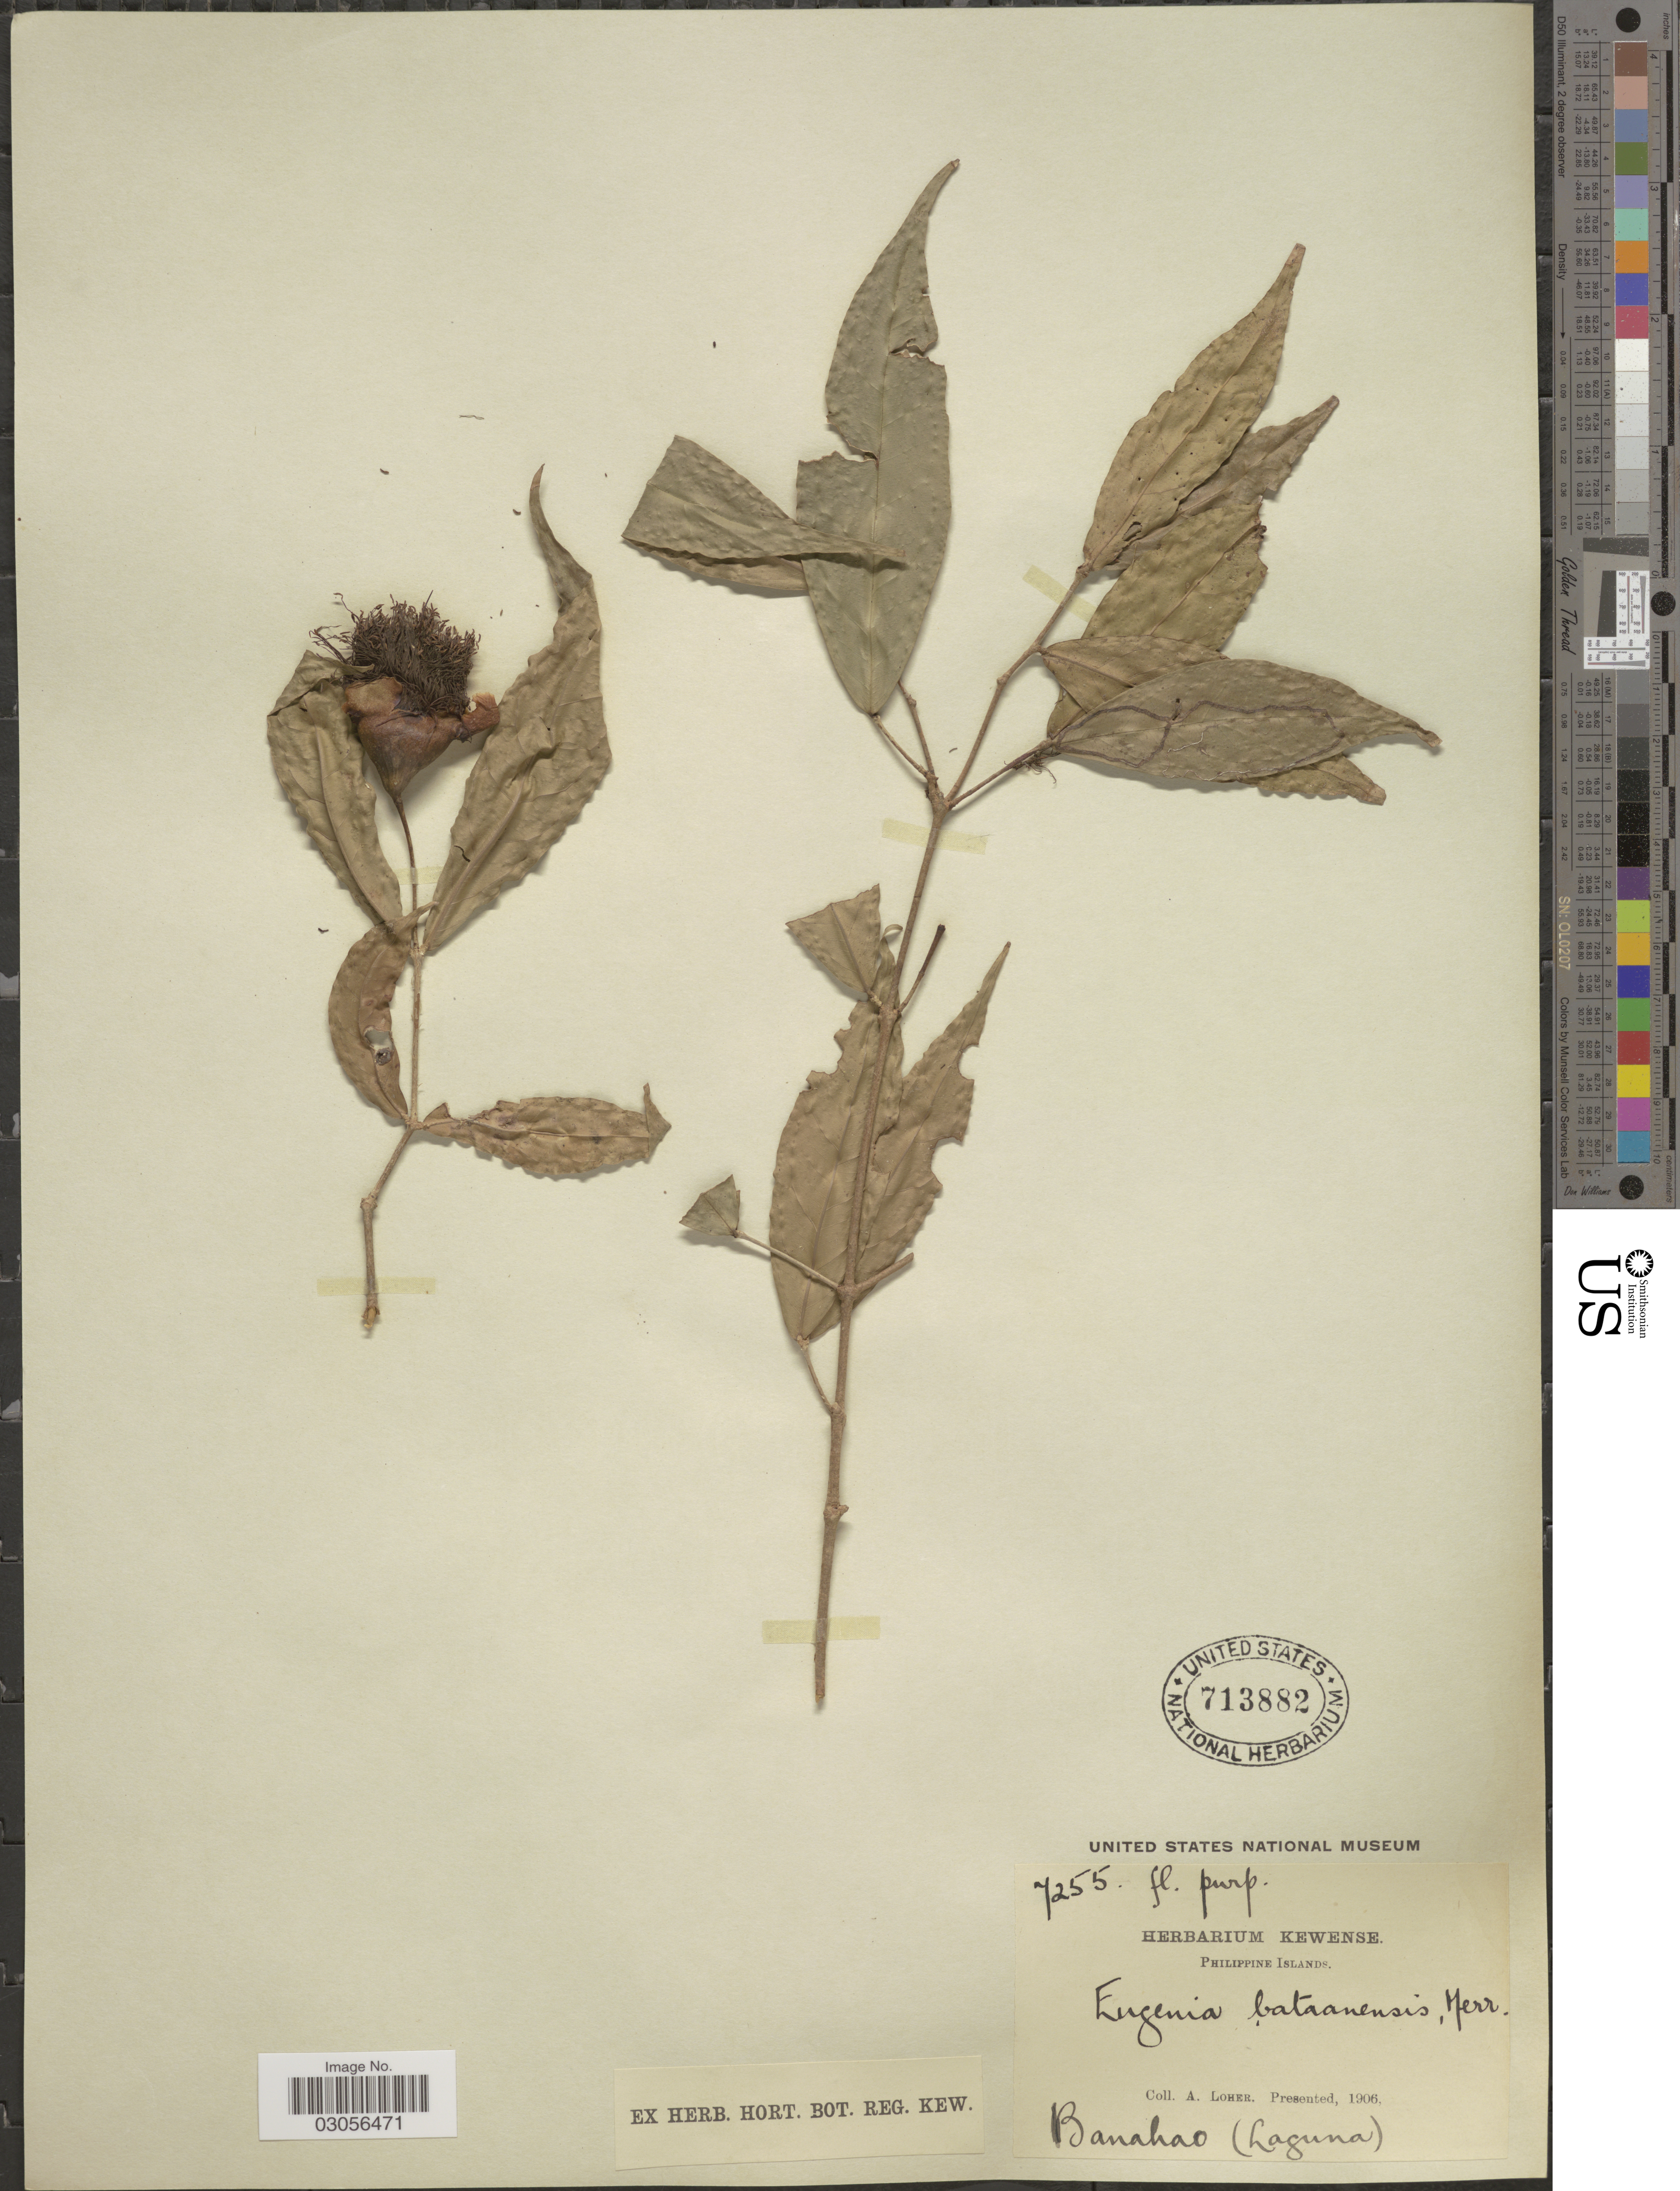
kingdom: Plantae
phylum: Tracheophyta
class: Magnoliopsida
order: Myrtales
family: Myrtaceae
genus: Syzygium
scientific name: Syzygium bataanense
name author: (Merr.) Merr.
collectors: A. Loher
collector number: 7255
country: Philippines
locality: Philippine Islands, Banahao (Laguna).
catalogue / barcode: US 713882